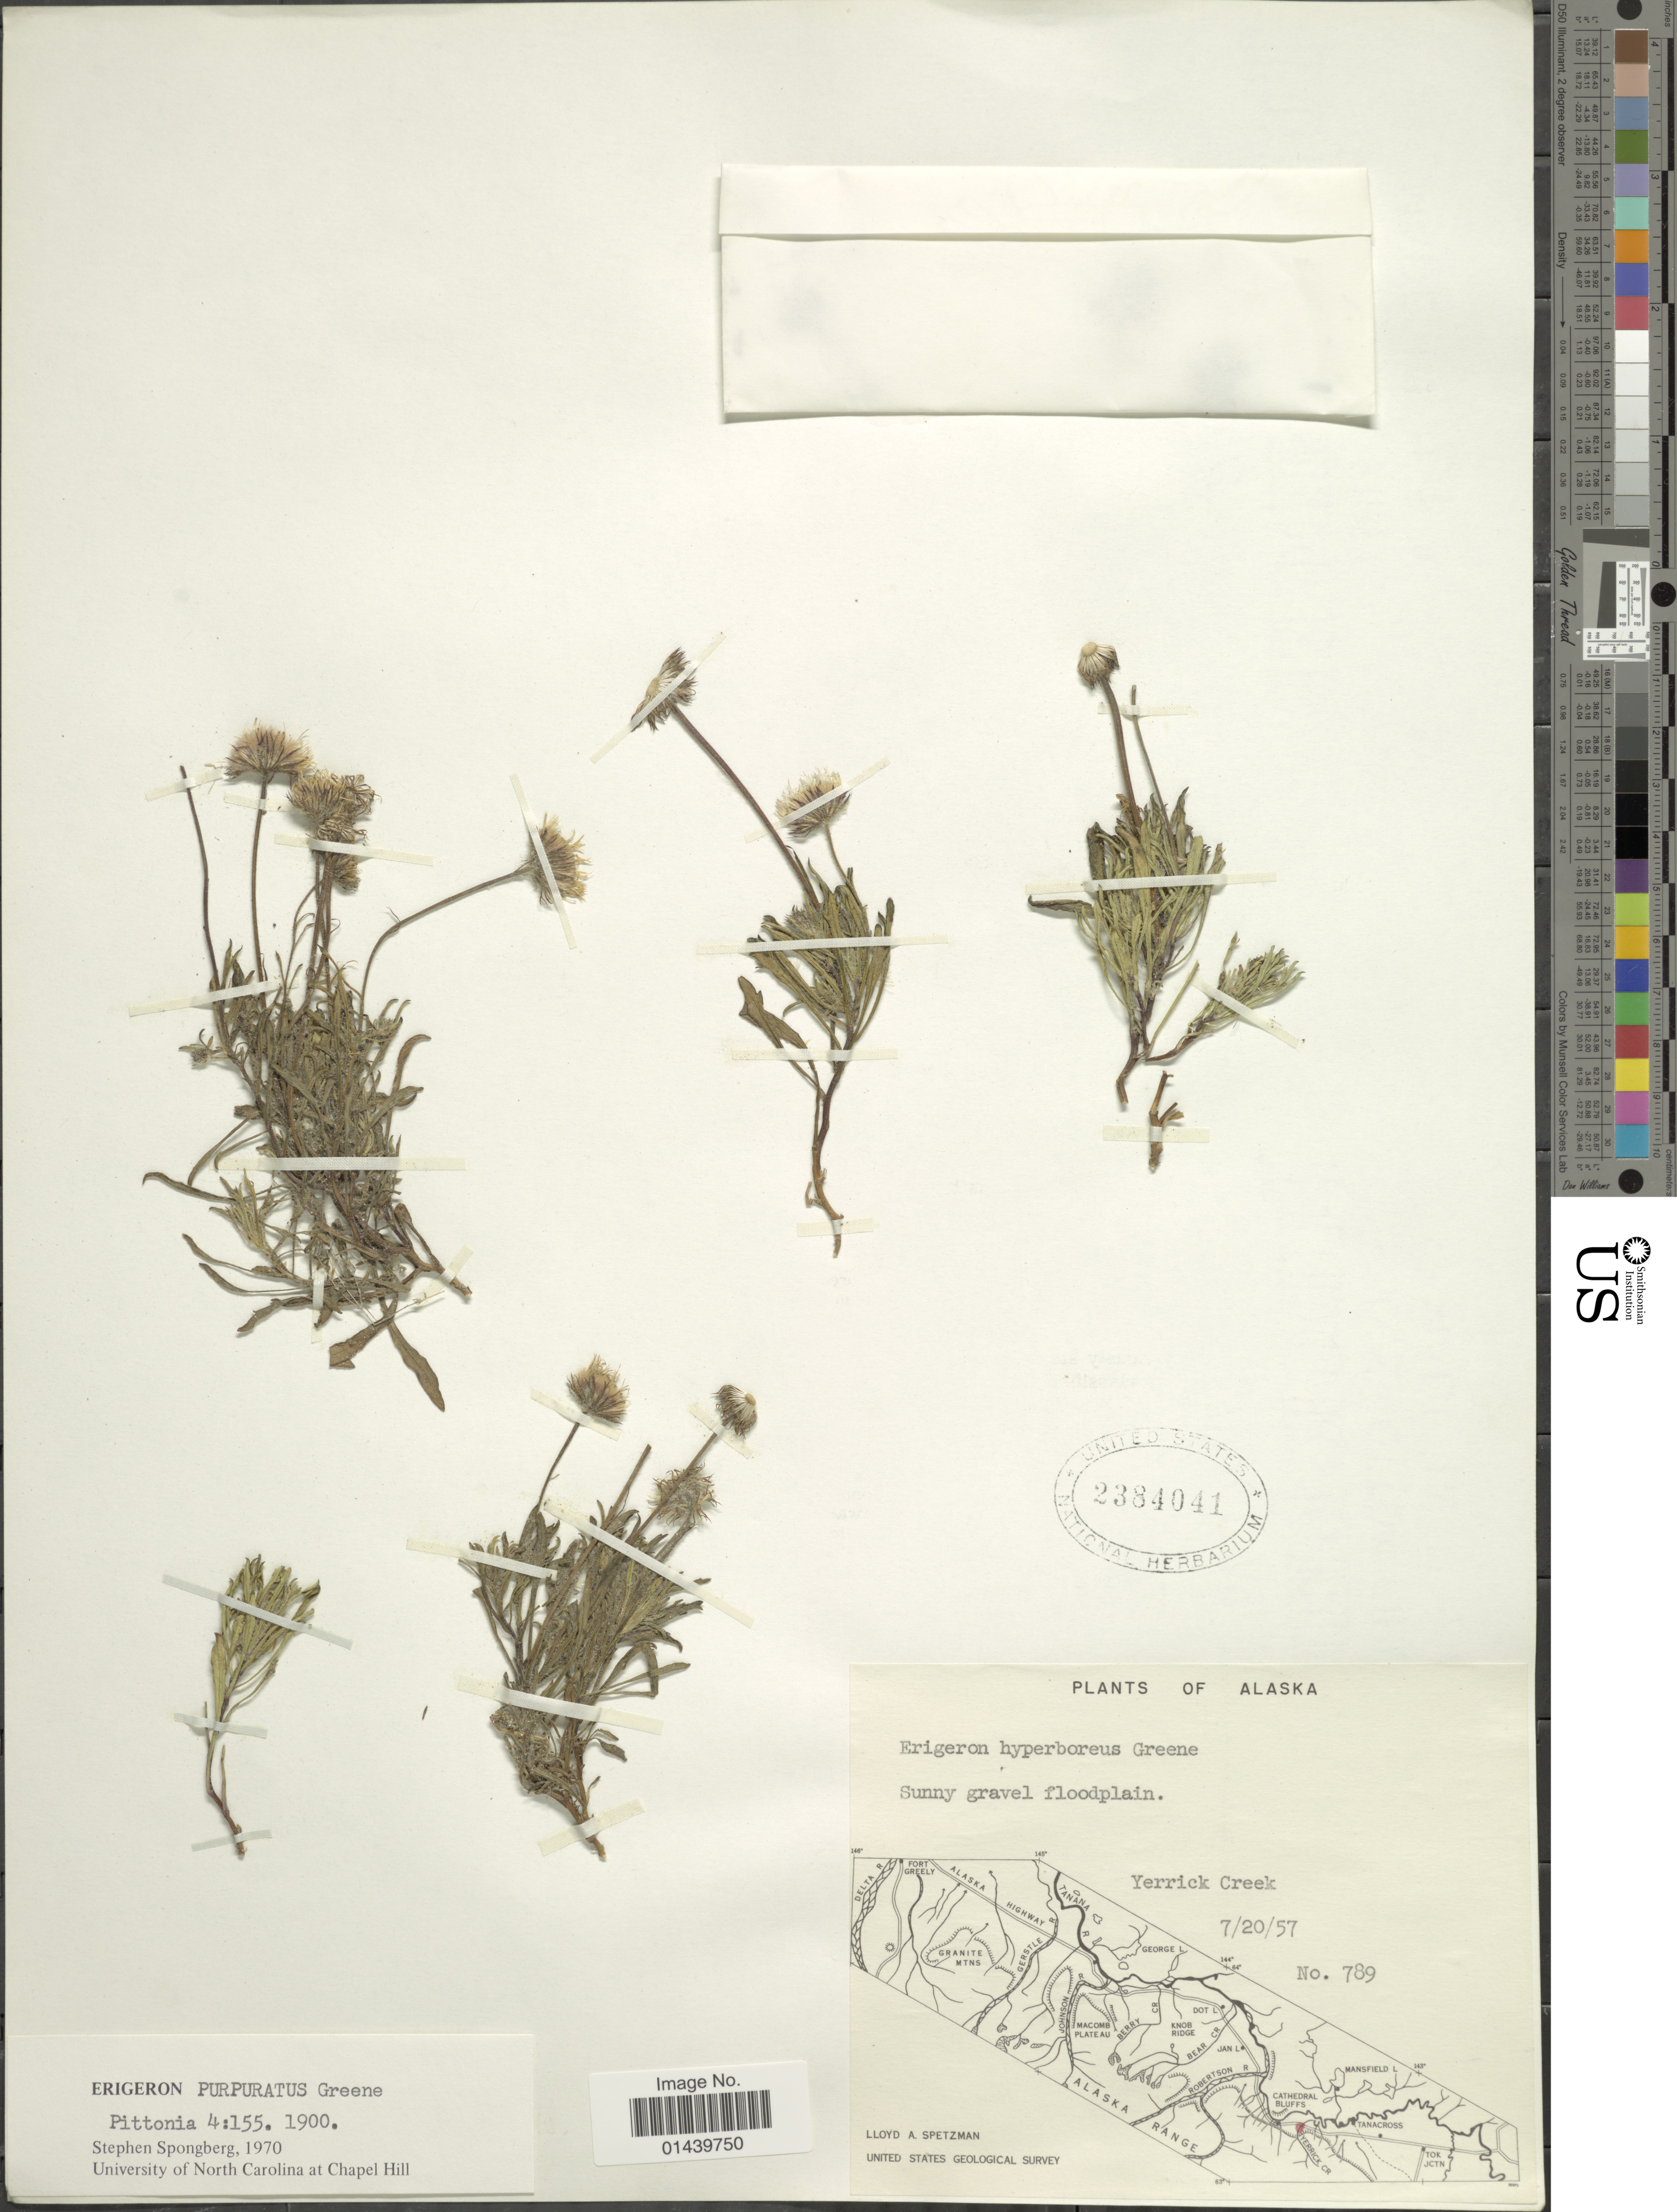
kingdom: Plantae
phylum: Tracheophyta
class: Magnoliopsida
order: Asterales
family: Asteraceae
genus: Erigeron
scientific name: Erigeron purpuratus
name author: Greene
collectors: L. Spetzman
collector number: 789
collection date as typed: Transcribed d/m/y: 20/7/57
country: United States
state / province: Alaska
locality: Sunny gravel floodplain. Yerrick Creek.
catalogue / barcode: US 2384041